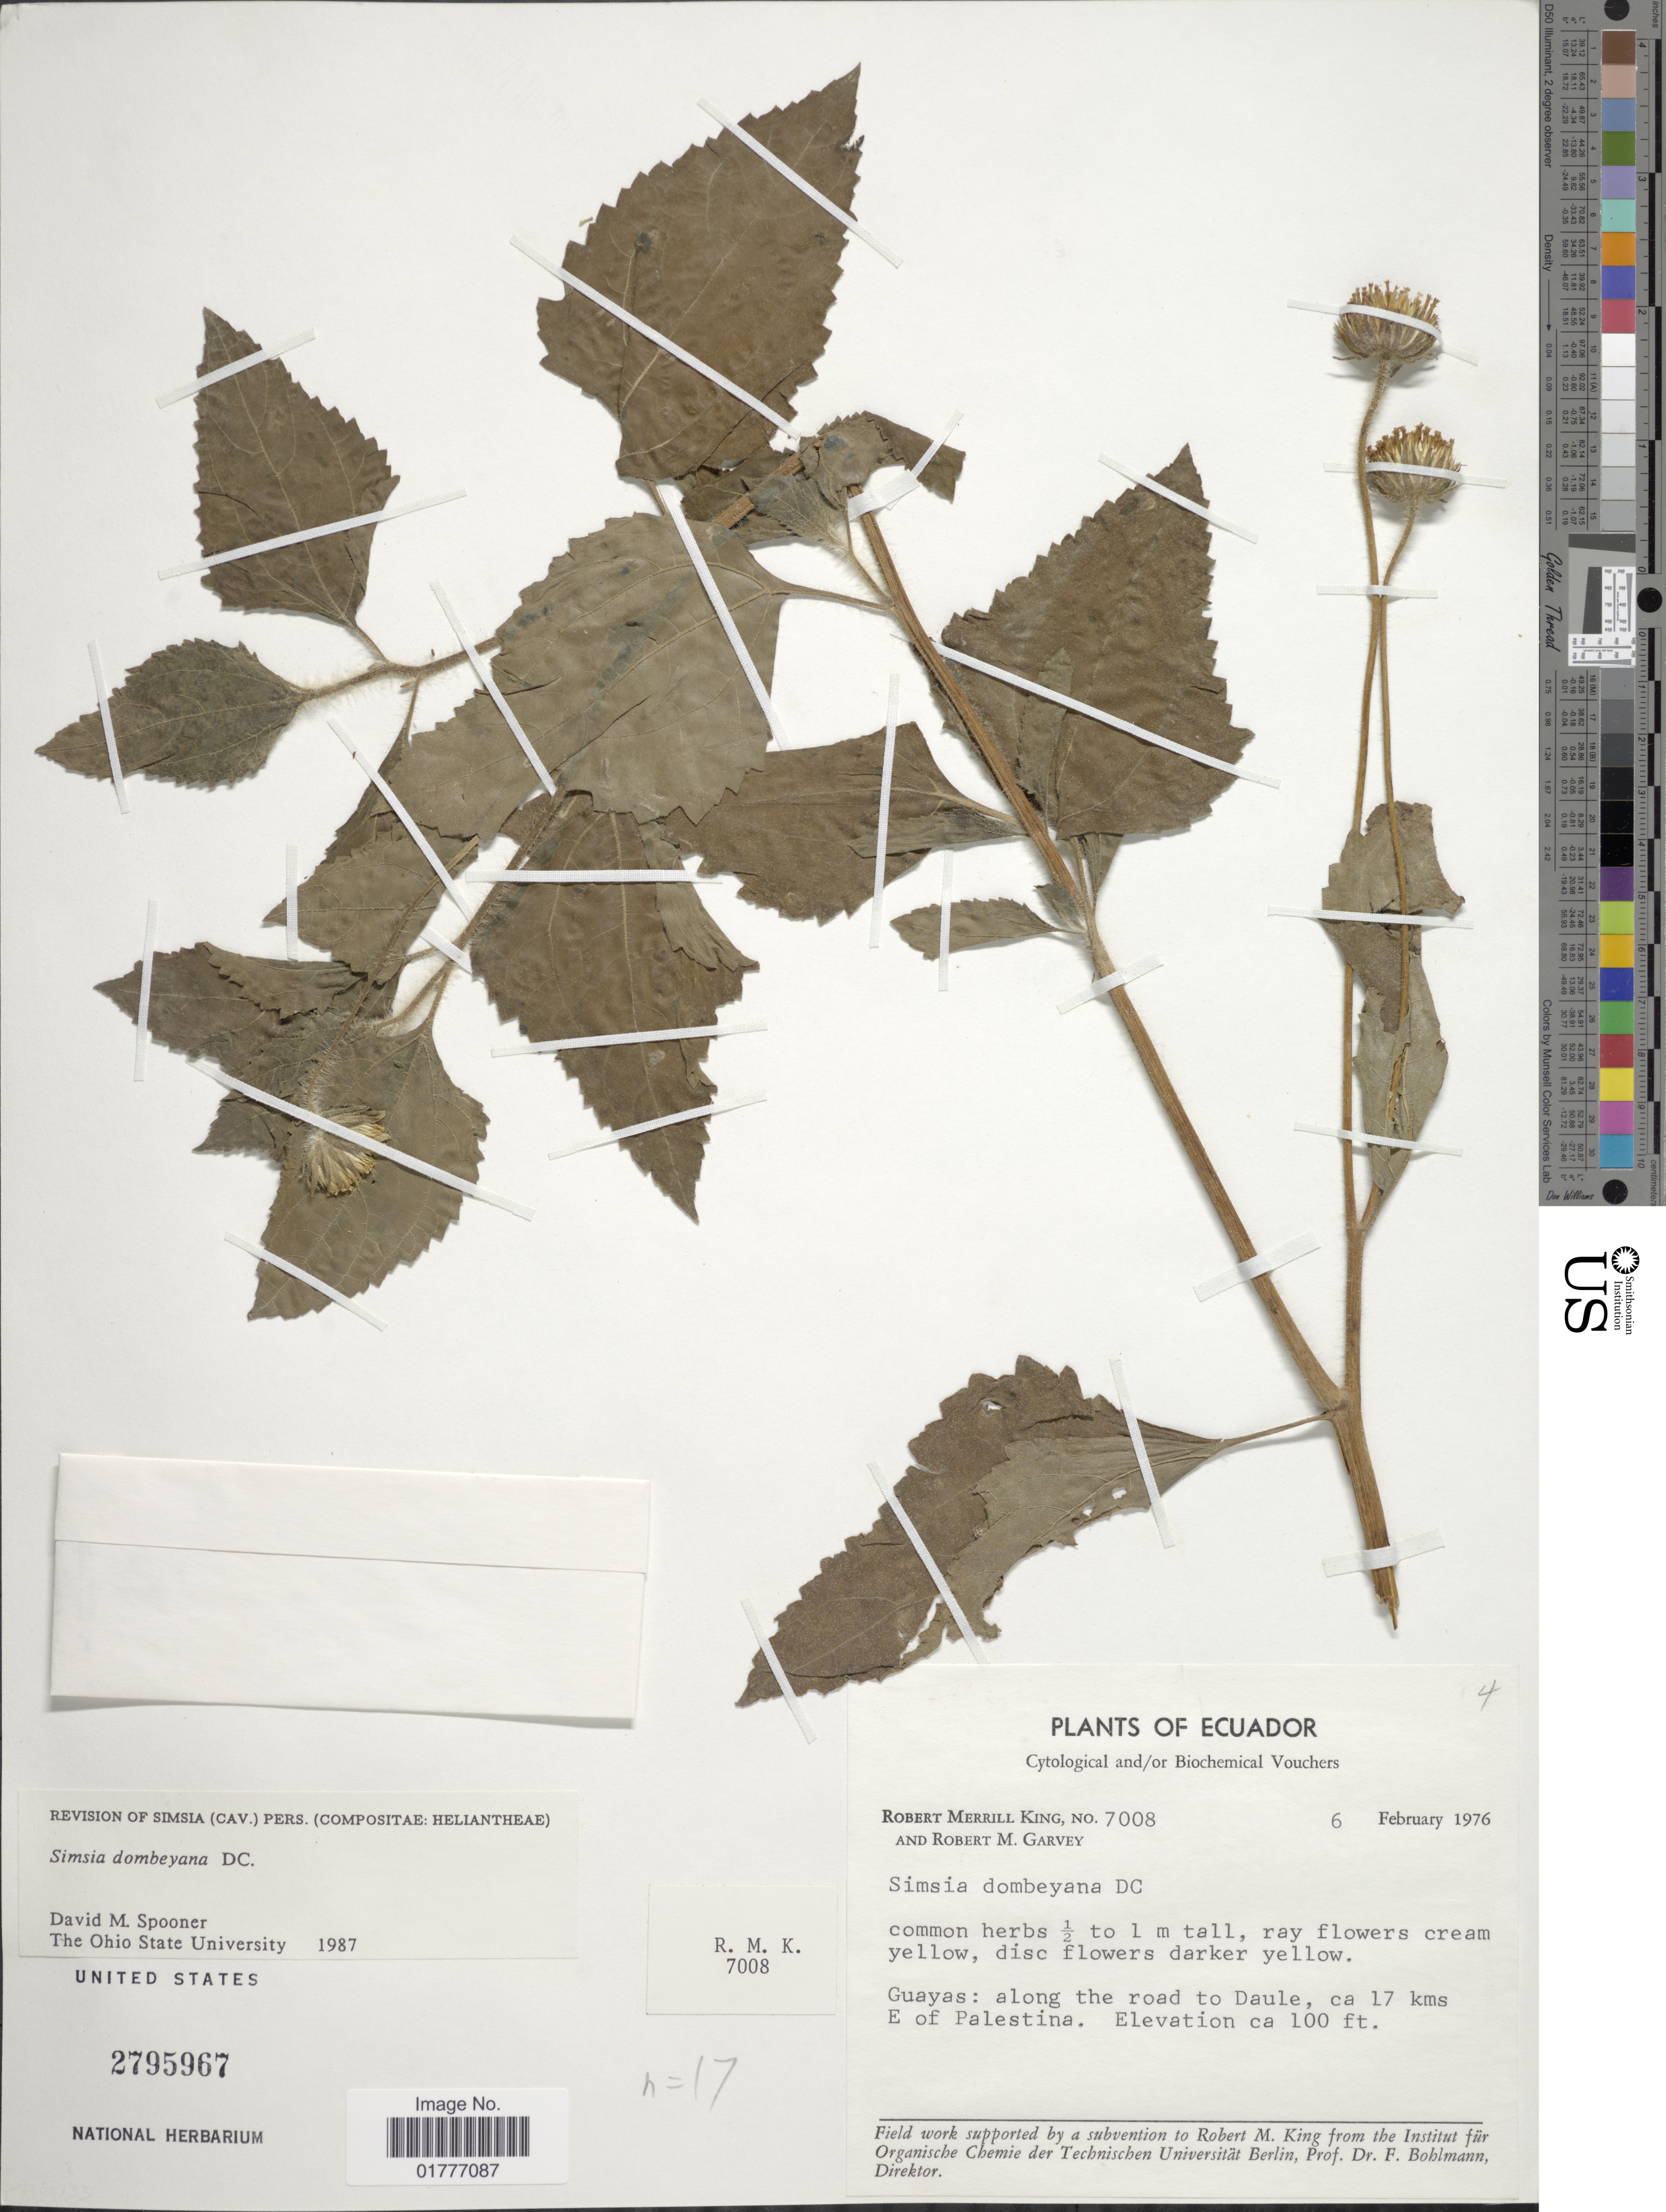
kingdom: Plantae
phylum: Tracheophyta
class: Magnoliopsida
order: Asterales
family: Asteraceae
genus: Simsia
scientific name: Simsia dombeyana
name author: DC.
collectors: R. M. King & R. Garvey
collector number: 7008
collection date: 1976-02-06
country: Ecuador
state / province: Guayas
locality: Along the road to Daule, 17 kms E of Palestina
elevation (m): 30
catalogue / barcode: US 2795967